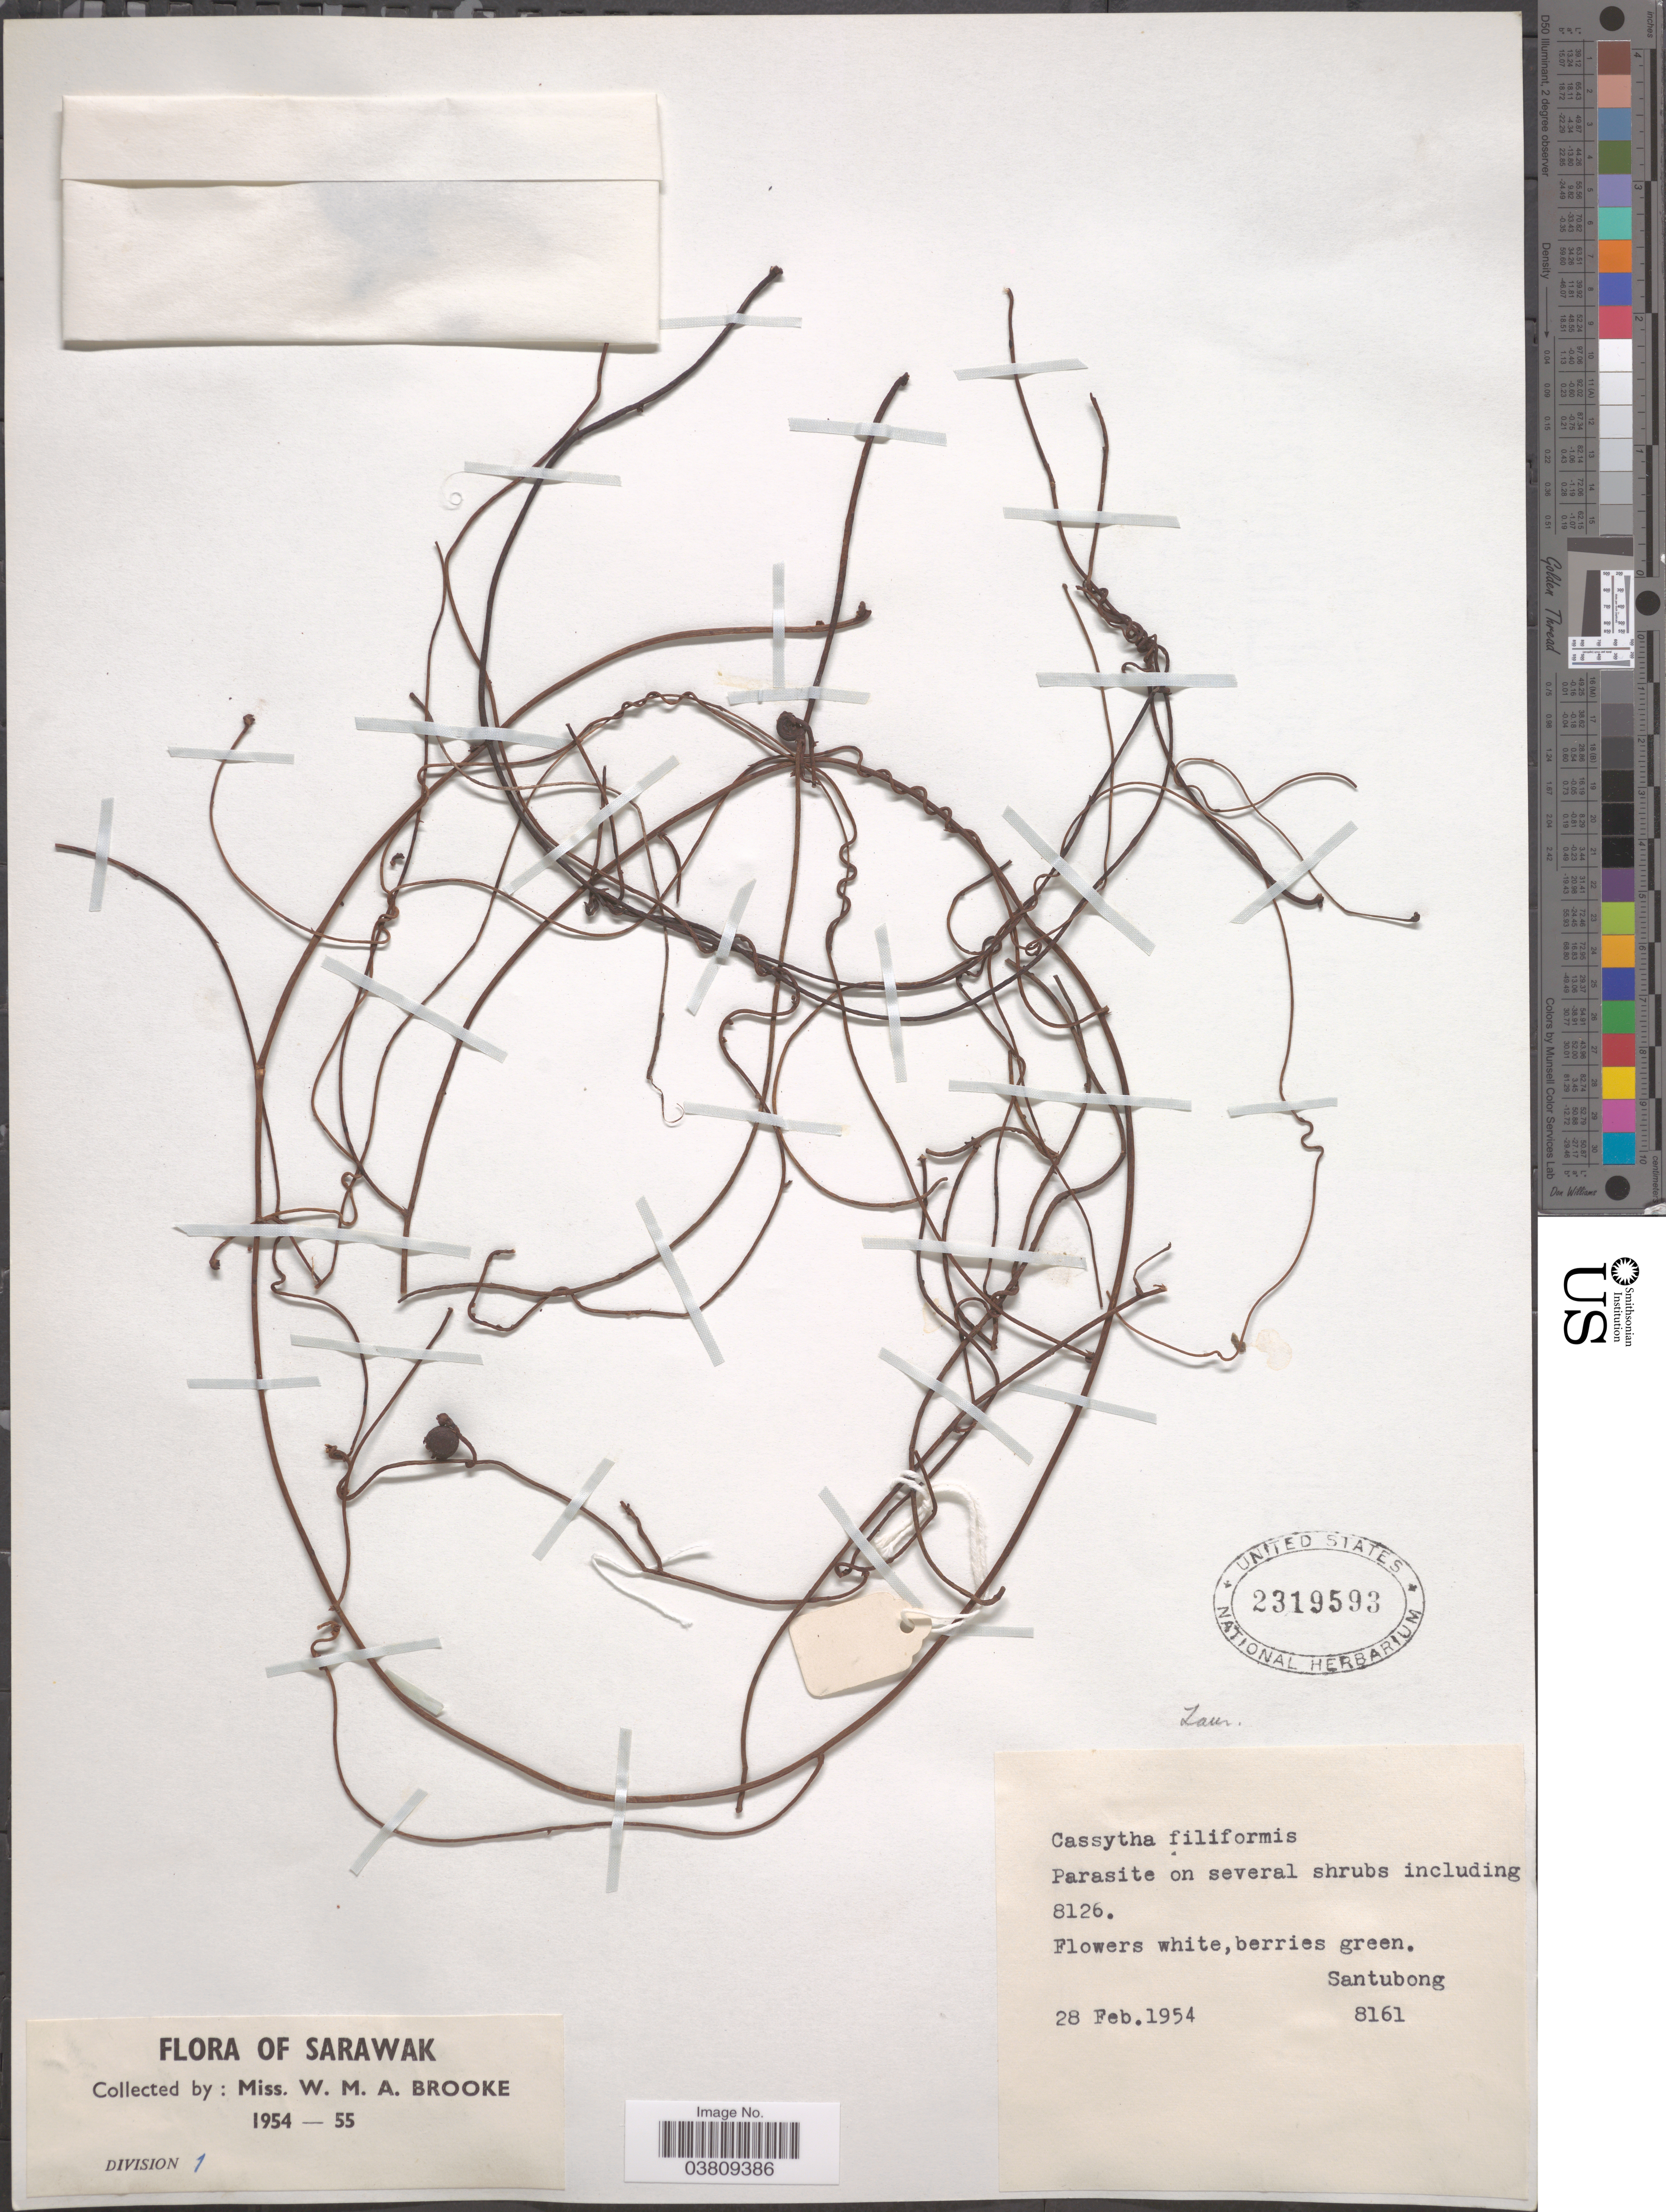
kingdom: Plantae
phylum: Tracheophyta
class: Magnoliopsida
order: Laurales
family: Lauraceae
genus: Cassytha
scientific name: Cassytha filiformis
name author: L.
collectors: W. Brooke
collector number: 8161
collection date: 1954-02-28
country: Malaysia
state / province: Sarawak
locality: Division 1. Santubong.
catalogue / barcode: US 2319593